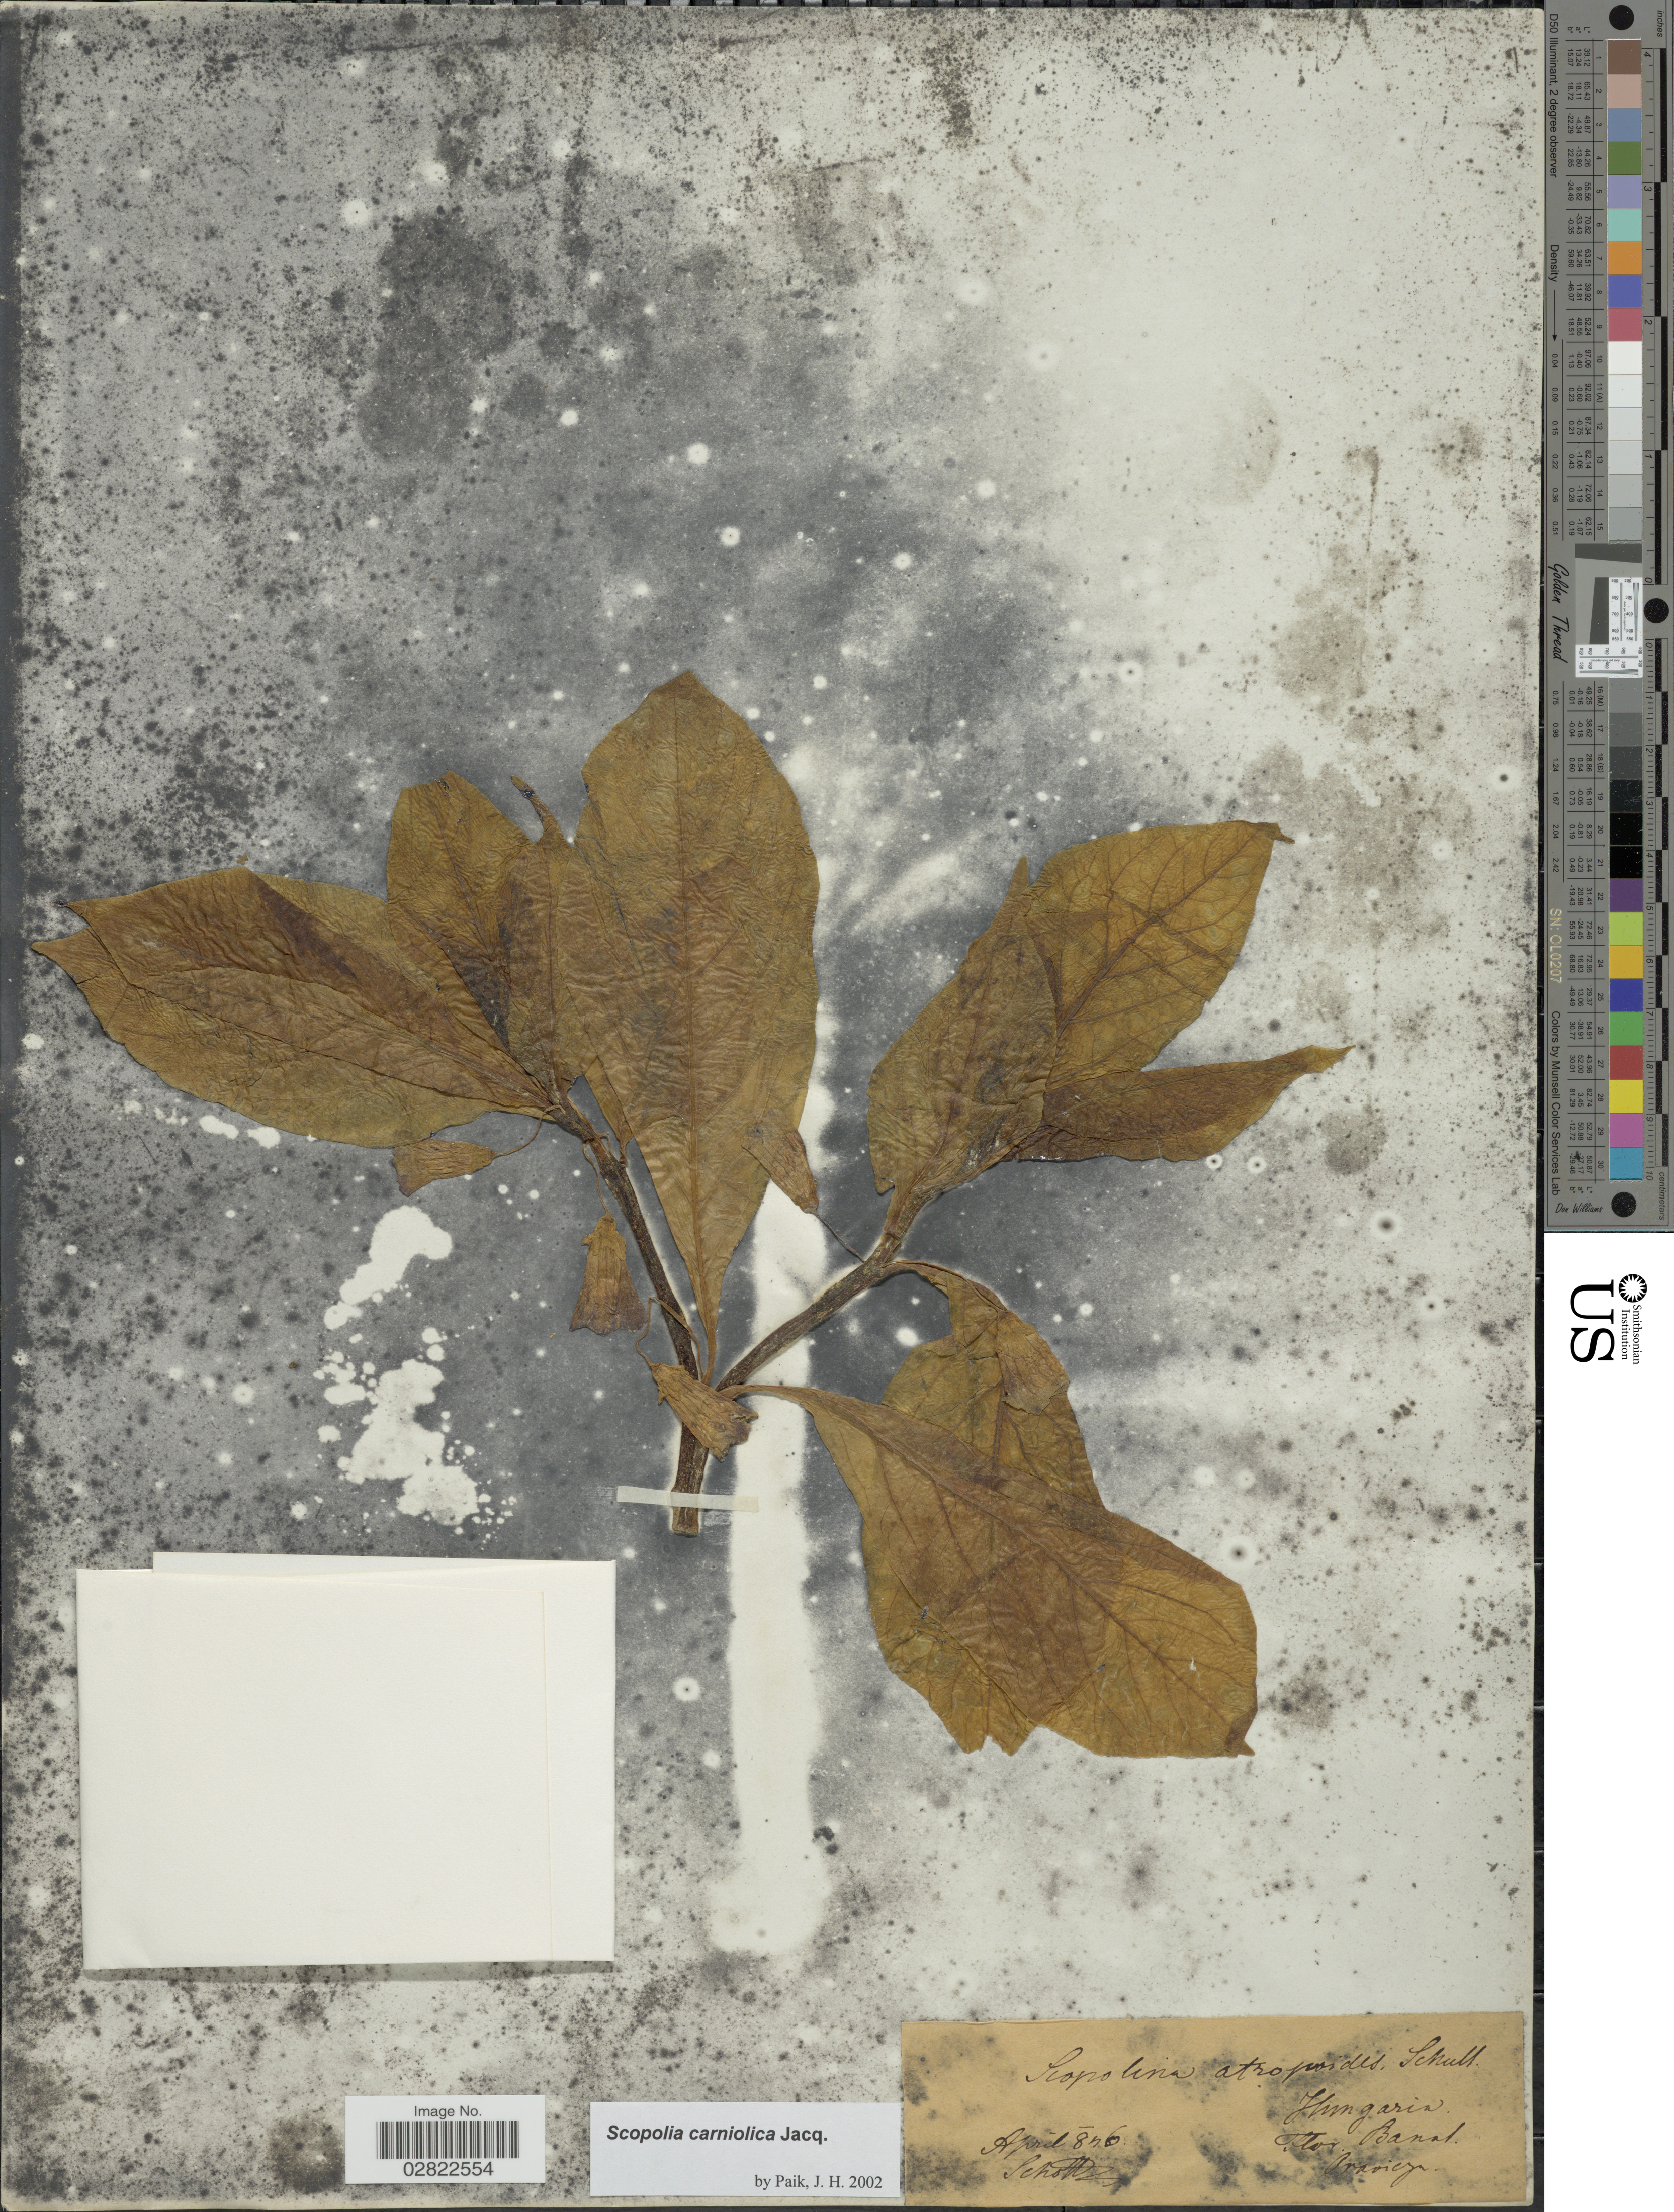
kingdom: Plantae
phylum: Tracheophyta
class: Magnoliopsida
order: Solanales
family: Solanaceae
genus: Scopolia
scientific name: Scopolia carniolica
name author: Jacq.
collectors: Schott, --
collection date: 1846-04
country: Hungary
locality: Banat. Oravieza.